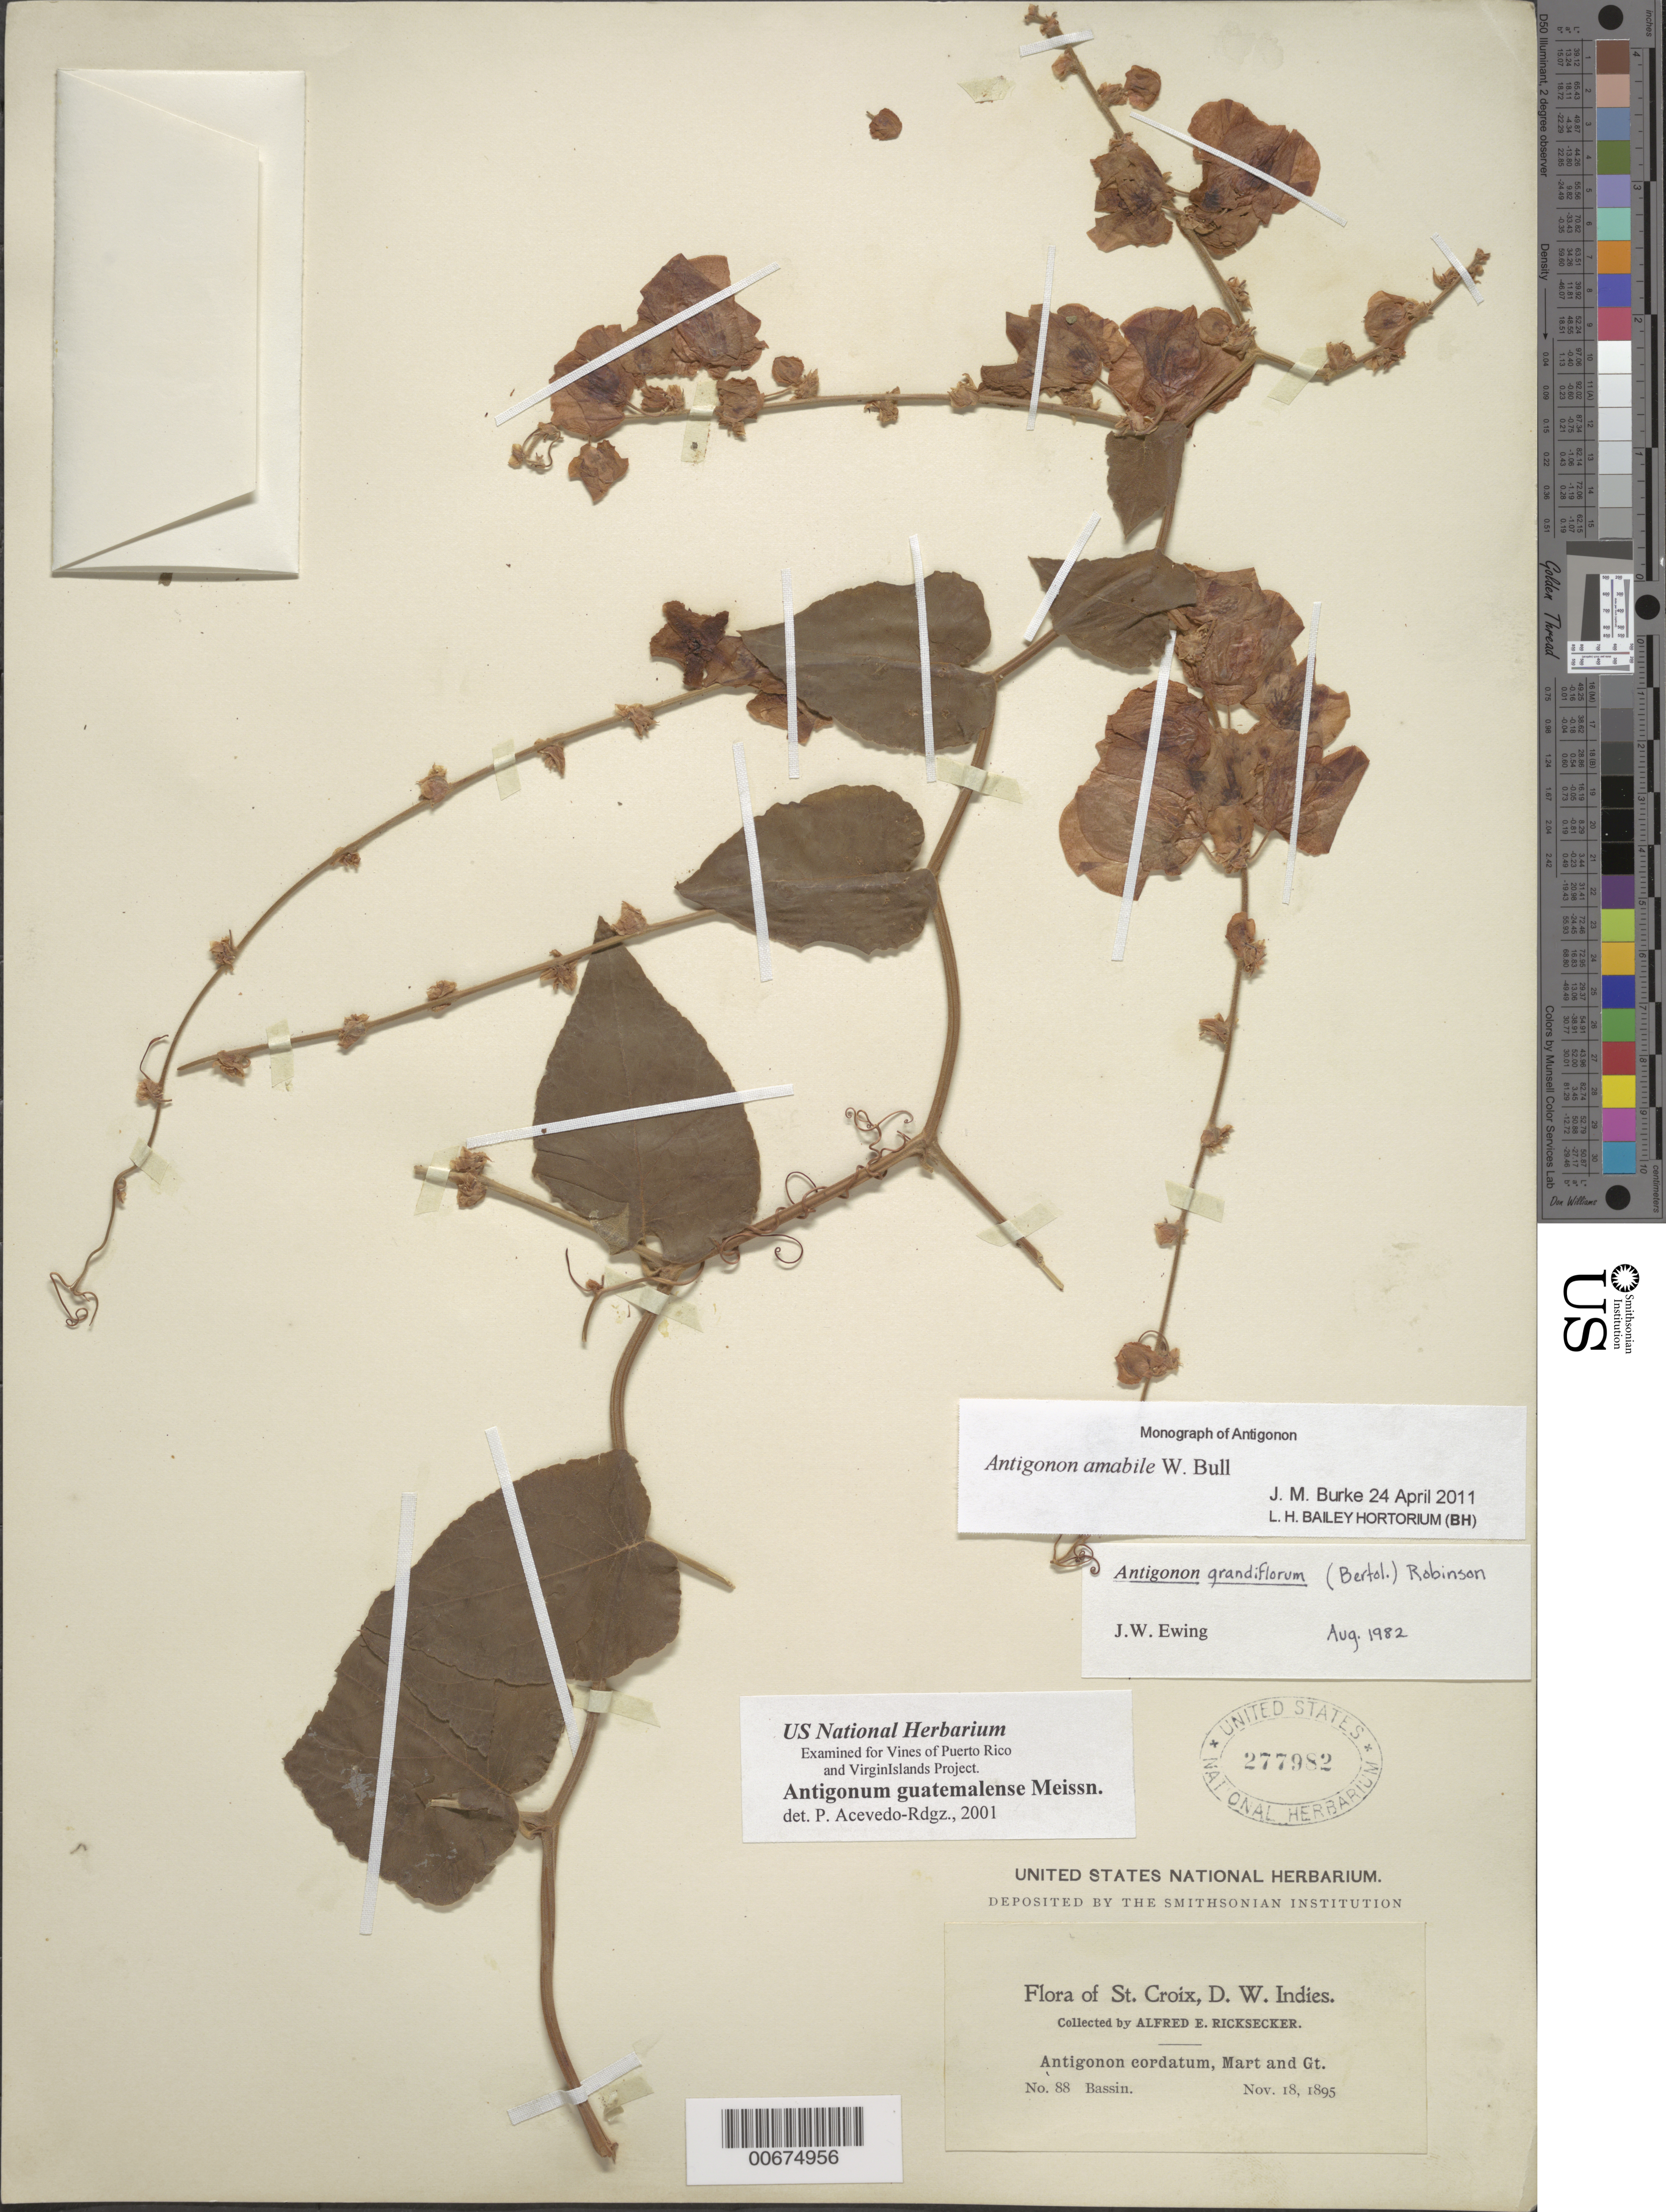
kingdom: Plantae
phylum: Tracheophyta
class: Magnoliopsida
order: Caryophyllales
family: Polygonaceae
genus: Antigonon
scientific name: Antigonon amabile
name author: W. Bull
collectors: A. E. Ricksecker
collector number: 88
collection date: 1895-11-18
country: U.S. Virgin Islands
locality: St. Croix, D.W. Indies.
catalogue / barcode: US 277982